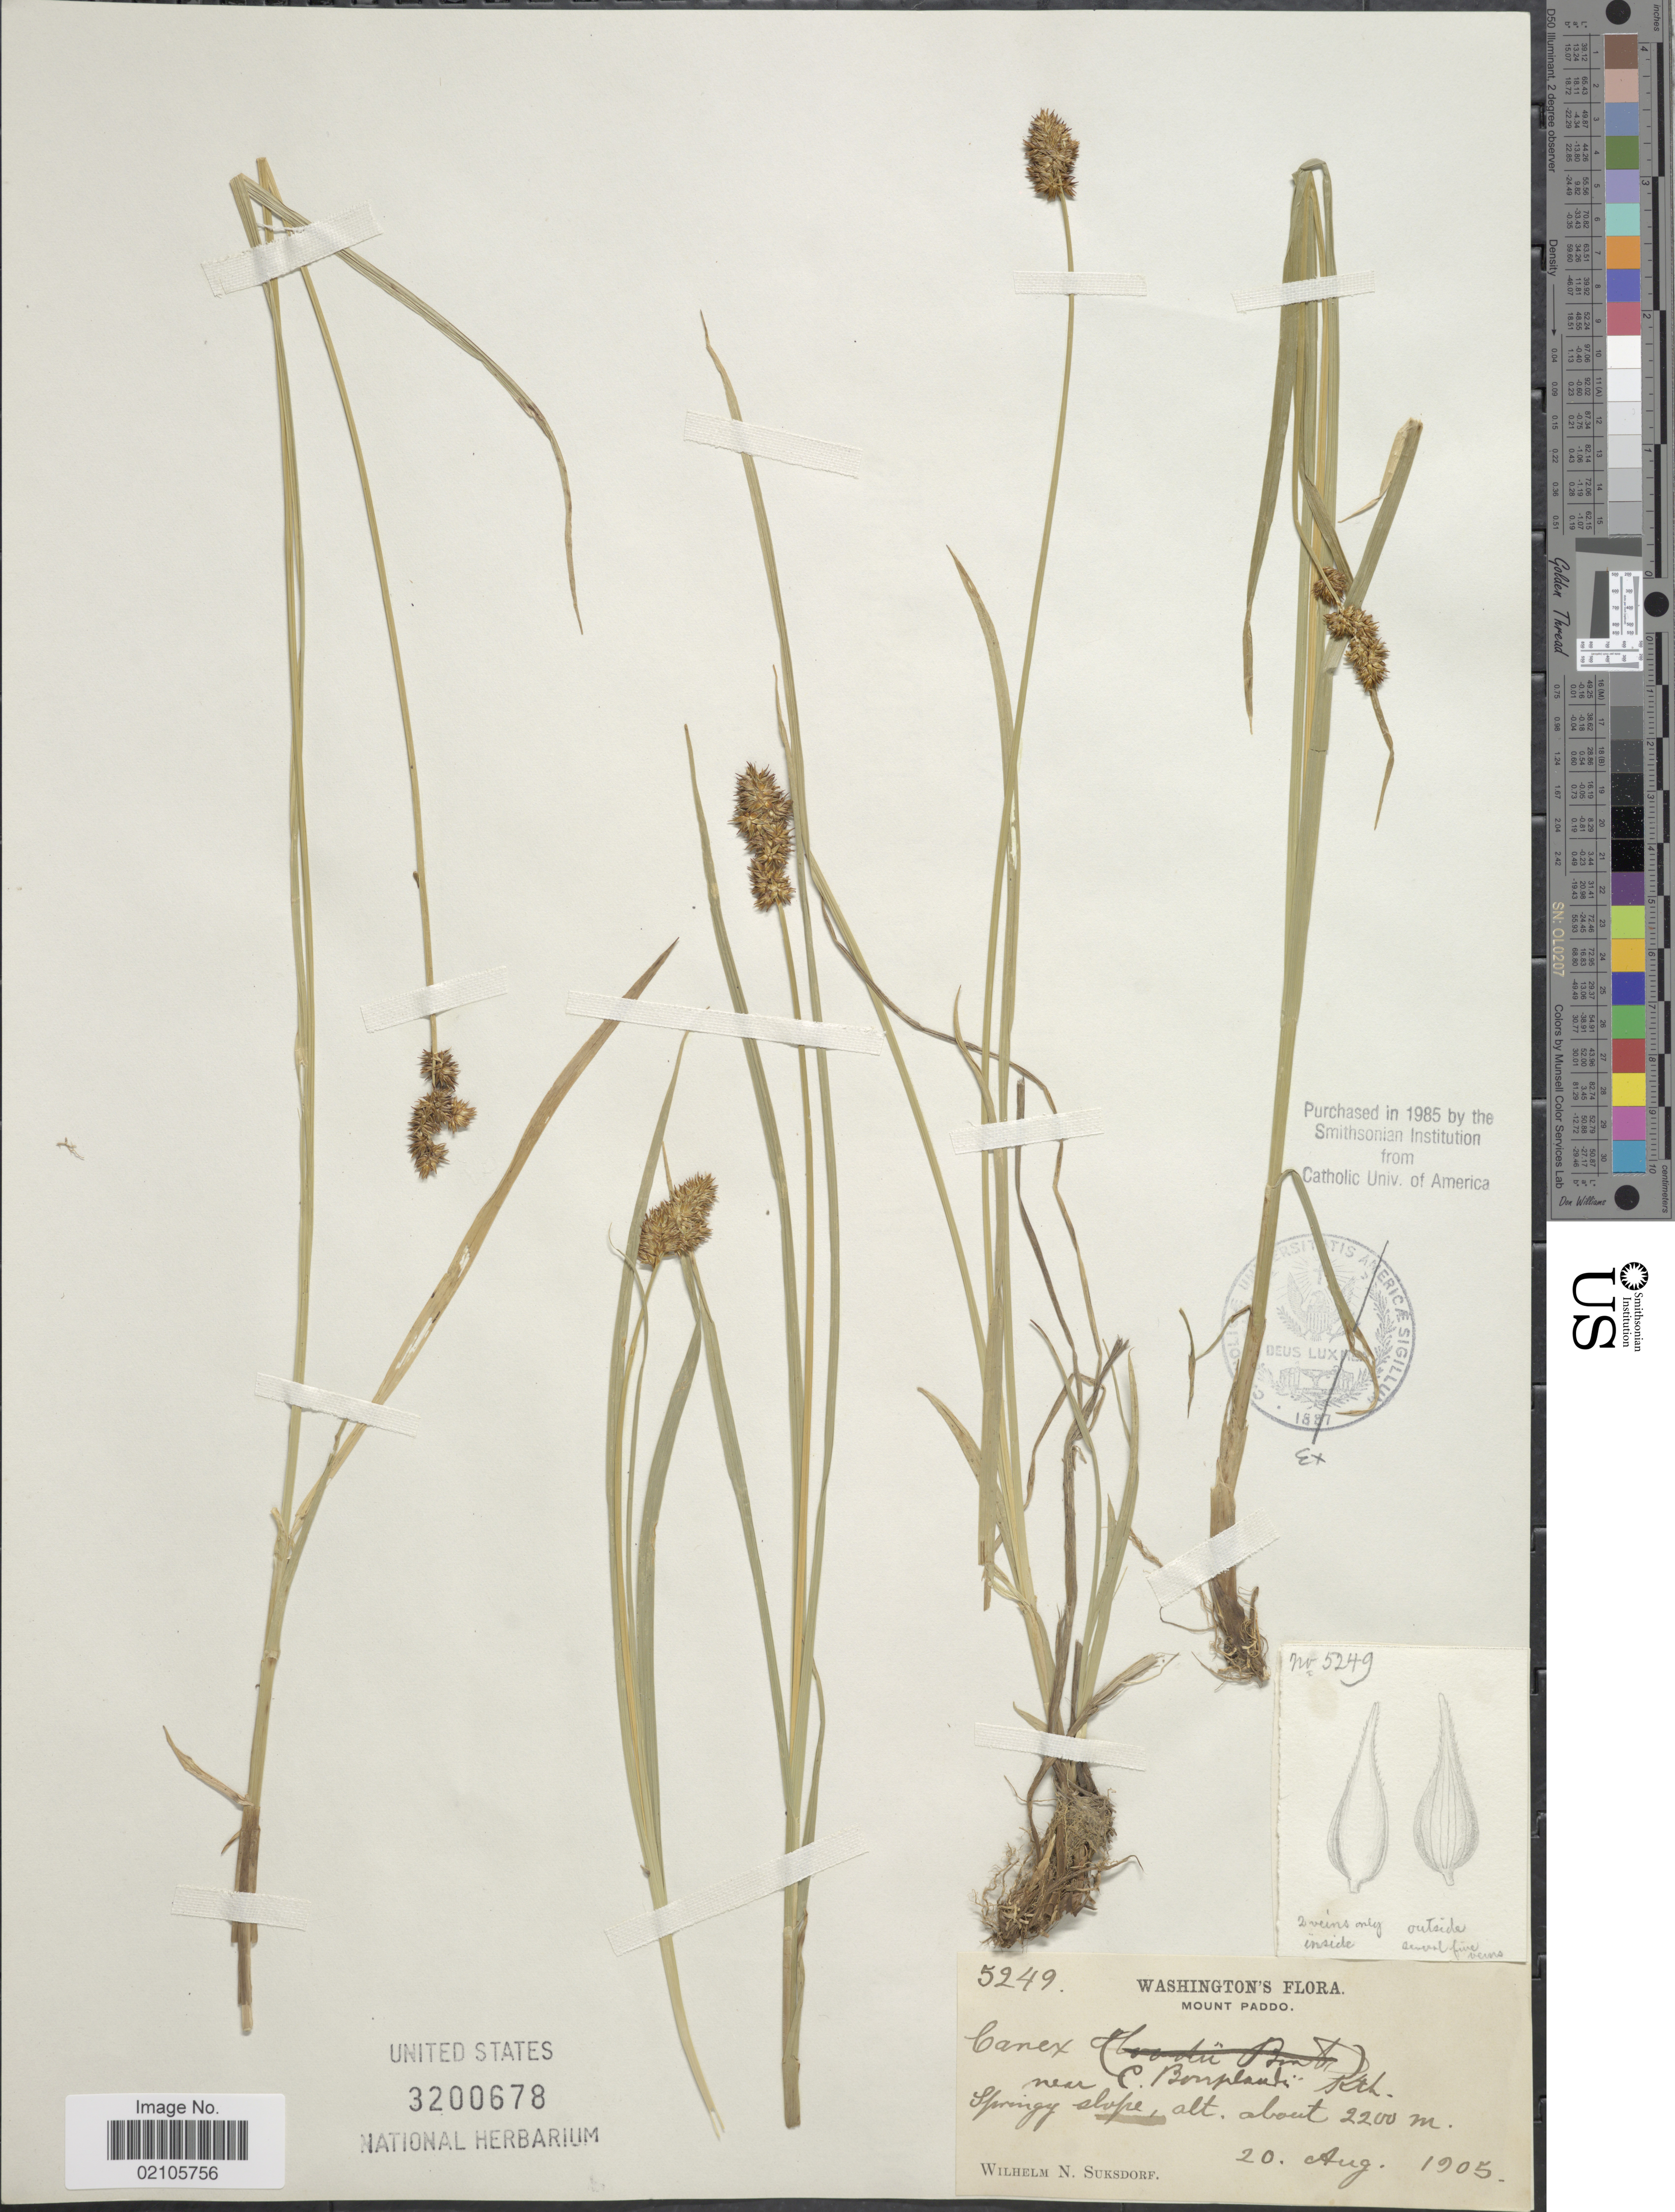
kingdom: Plantae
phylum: Tracheophyta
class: Liliopsida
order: Poales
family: Cyperaceae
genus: Carex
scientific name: Carex bonplandii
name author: Kunth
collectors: W. N. Suksdorf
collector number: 5249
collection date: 1905-08-20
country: United States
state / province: Washington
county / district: Skamania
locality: Mount Paddo. Near Springy slope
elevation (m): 2200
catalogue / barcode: US 3200678